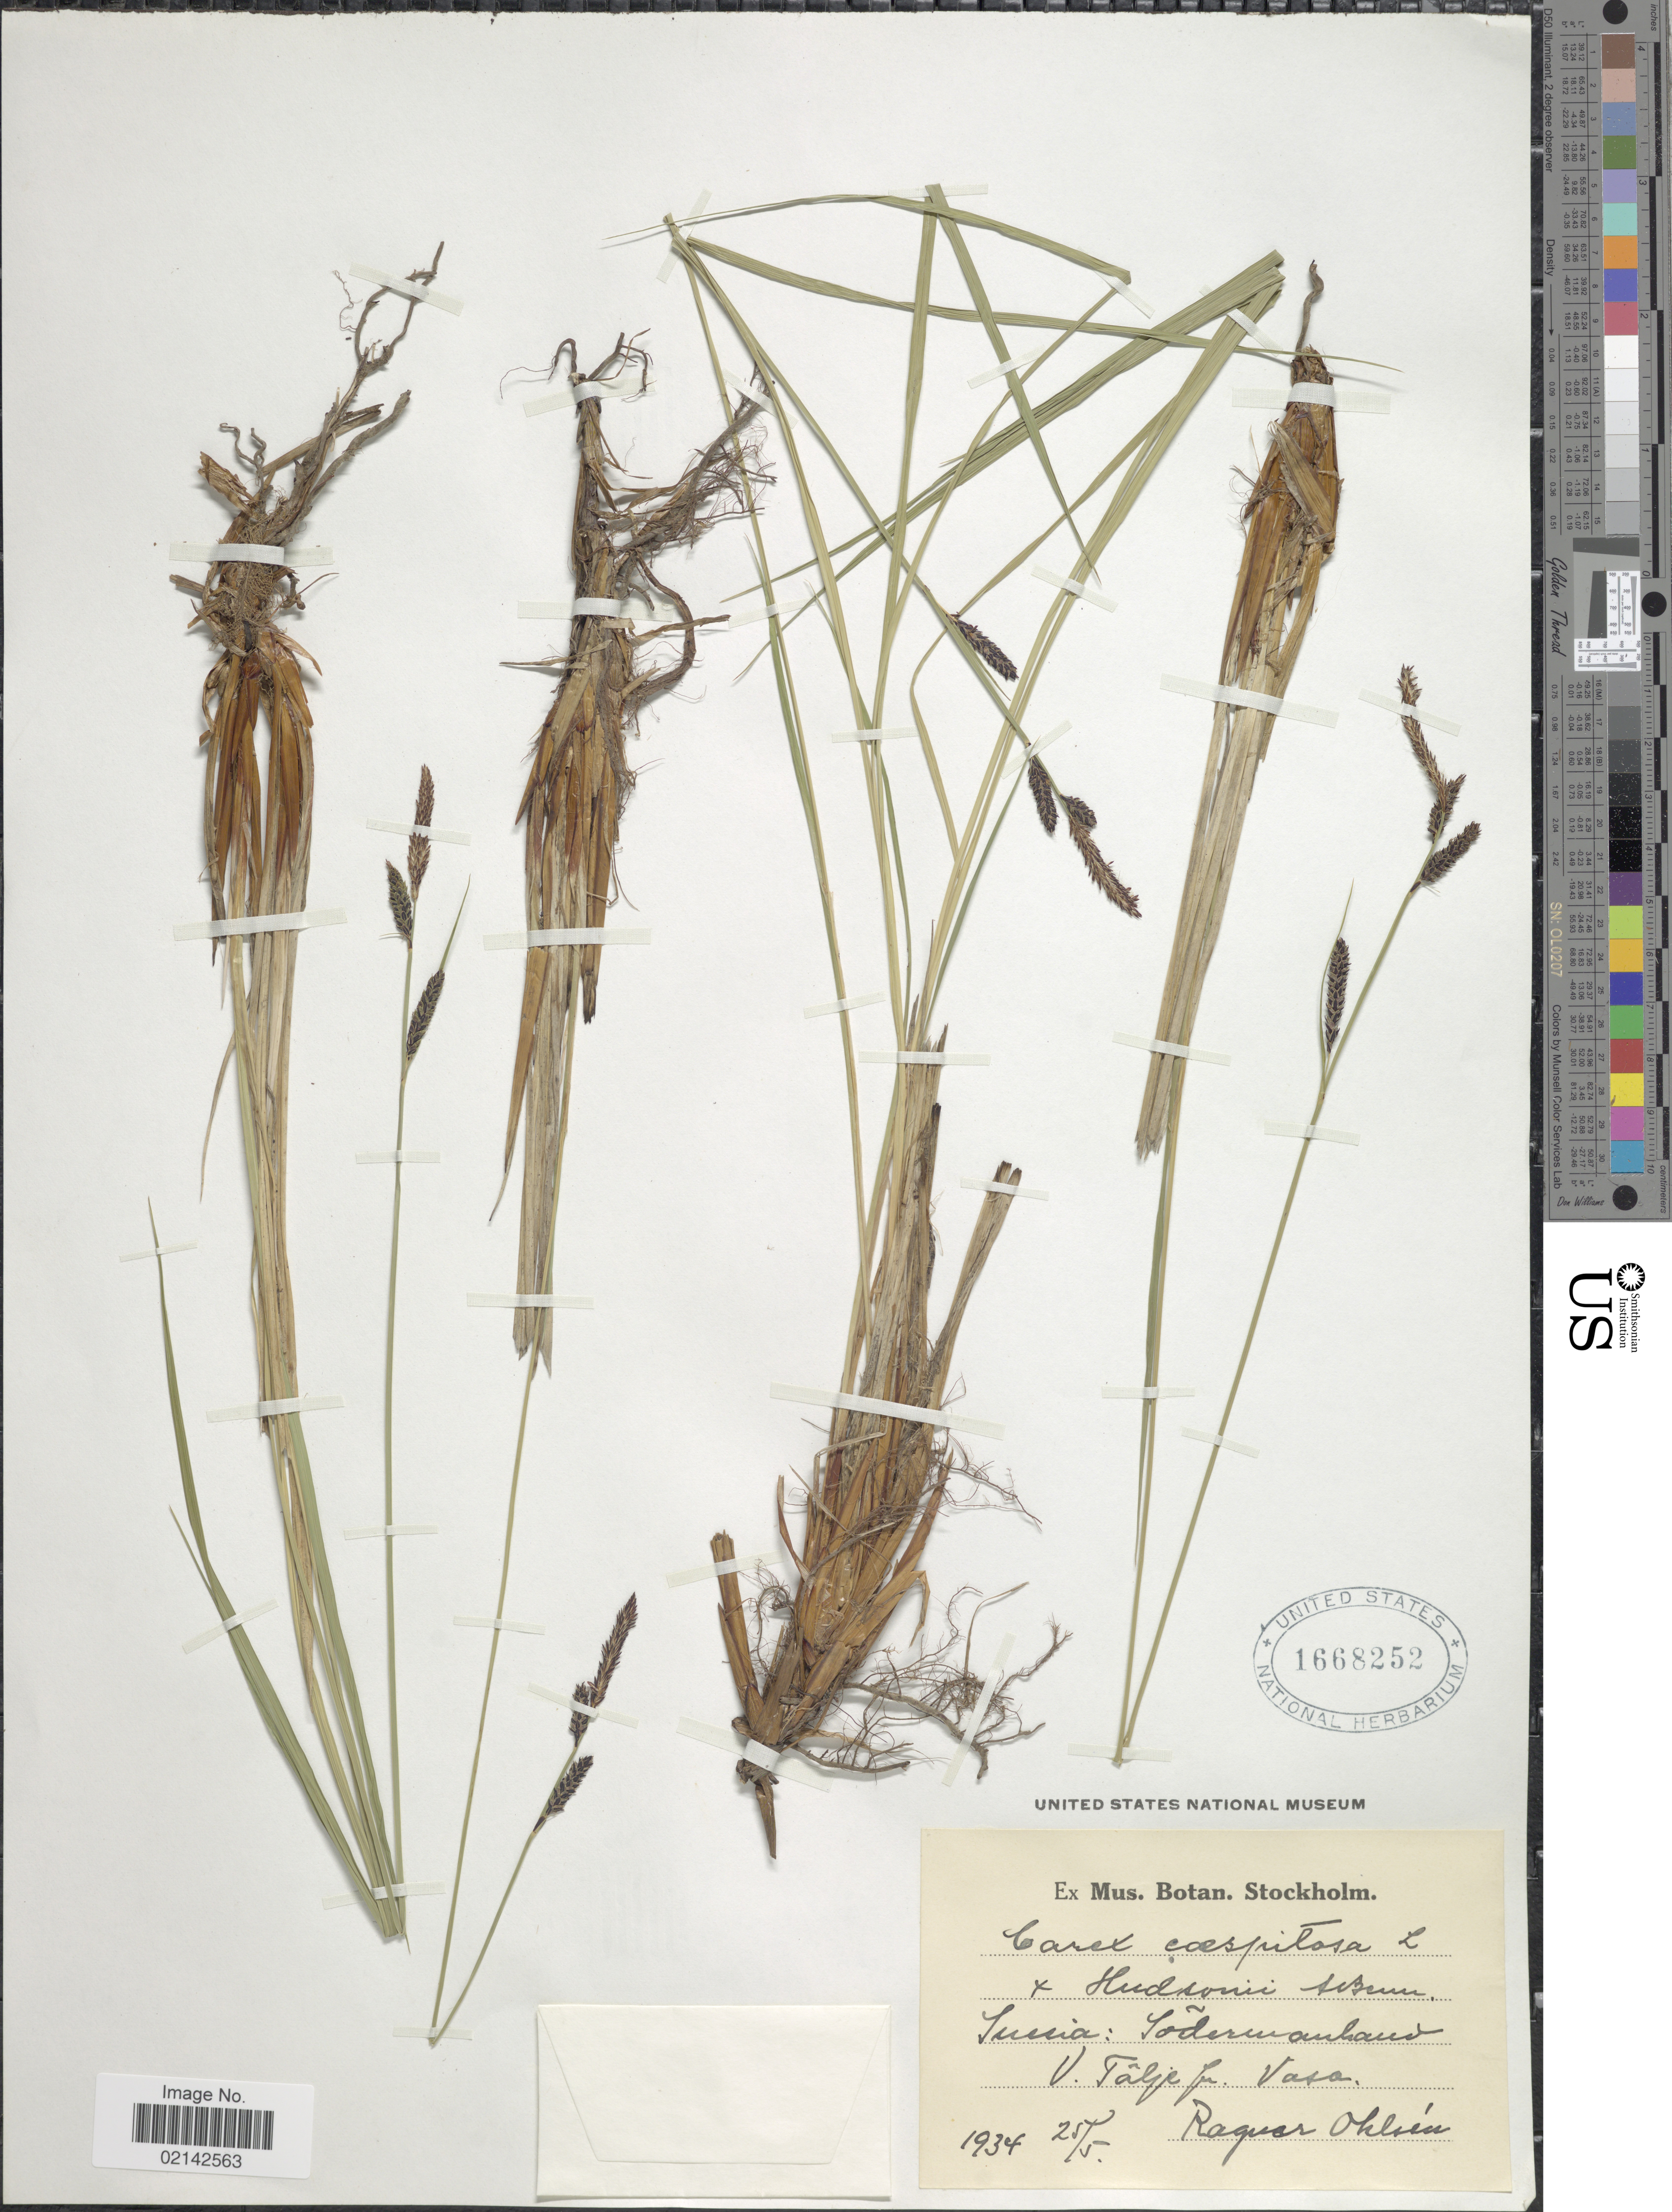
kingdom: Plantae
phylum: Tracheophyta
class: Liliopsida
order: Poales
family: Cyperaceae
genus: Carex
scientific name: Carex cespitosa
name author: L.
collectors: R. Ohlsén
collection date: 1934-05-25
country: Sweden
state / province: Sodermanland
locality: Suecia: Sodermanland V. Talja pr. Vasa.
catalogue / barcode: US 1668252